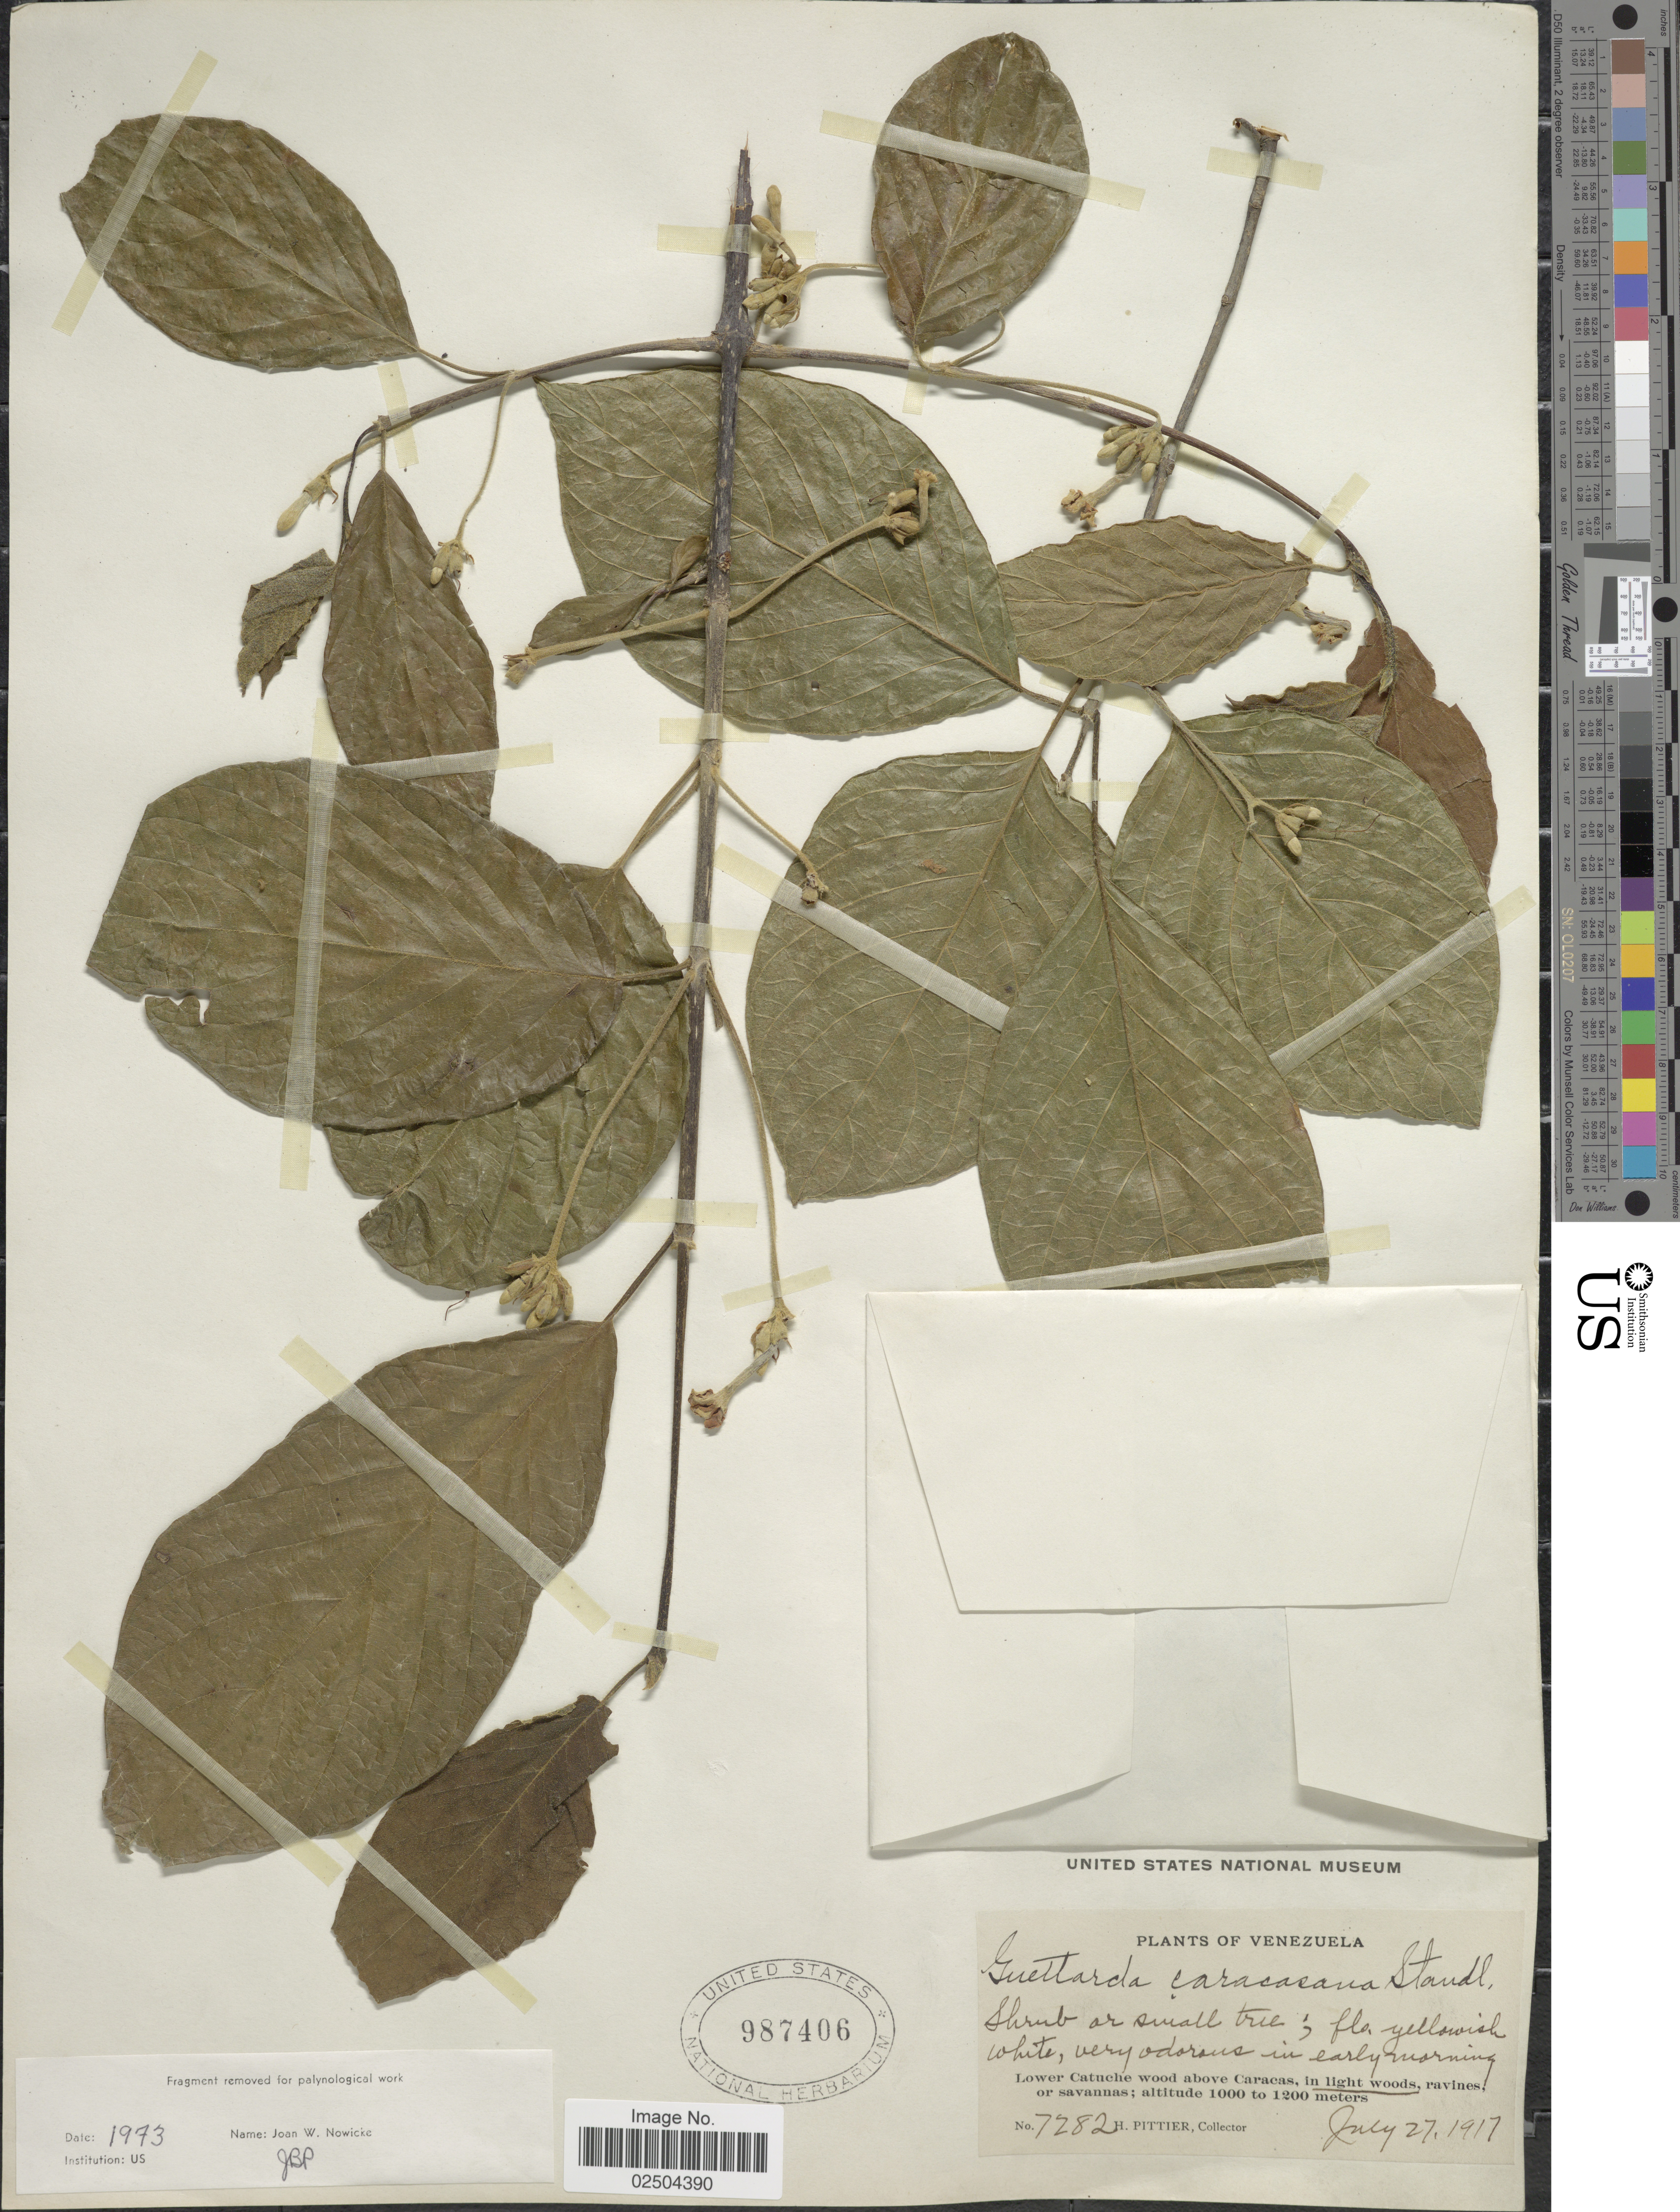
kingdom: Plantae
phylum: Tracheophyta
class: Magnoliopsida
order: Gentianales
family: Rubiaceae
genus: Guettarda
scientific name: Guettarda caracasana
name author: Standl. in Pittier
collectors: H. F. Pittier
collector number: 7282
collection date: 1919-07-27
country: Venezuela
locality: Lower Catuche wood above Caracas, in light woods, ravines, or savannas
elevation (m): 1000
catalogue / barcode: US 987406